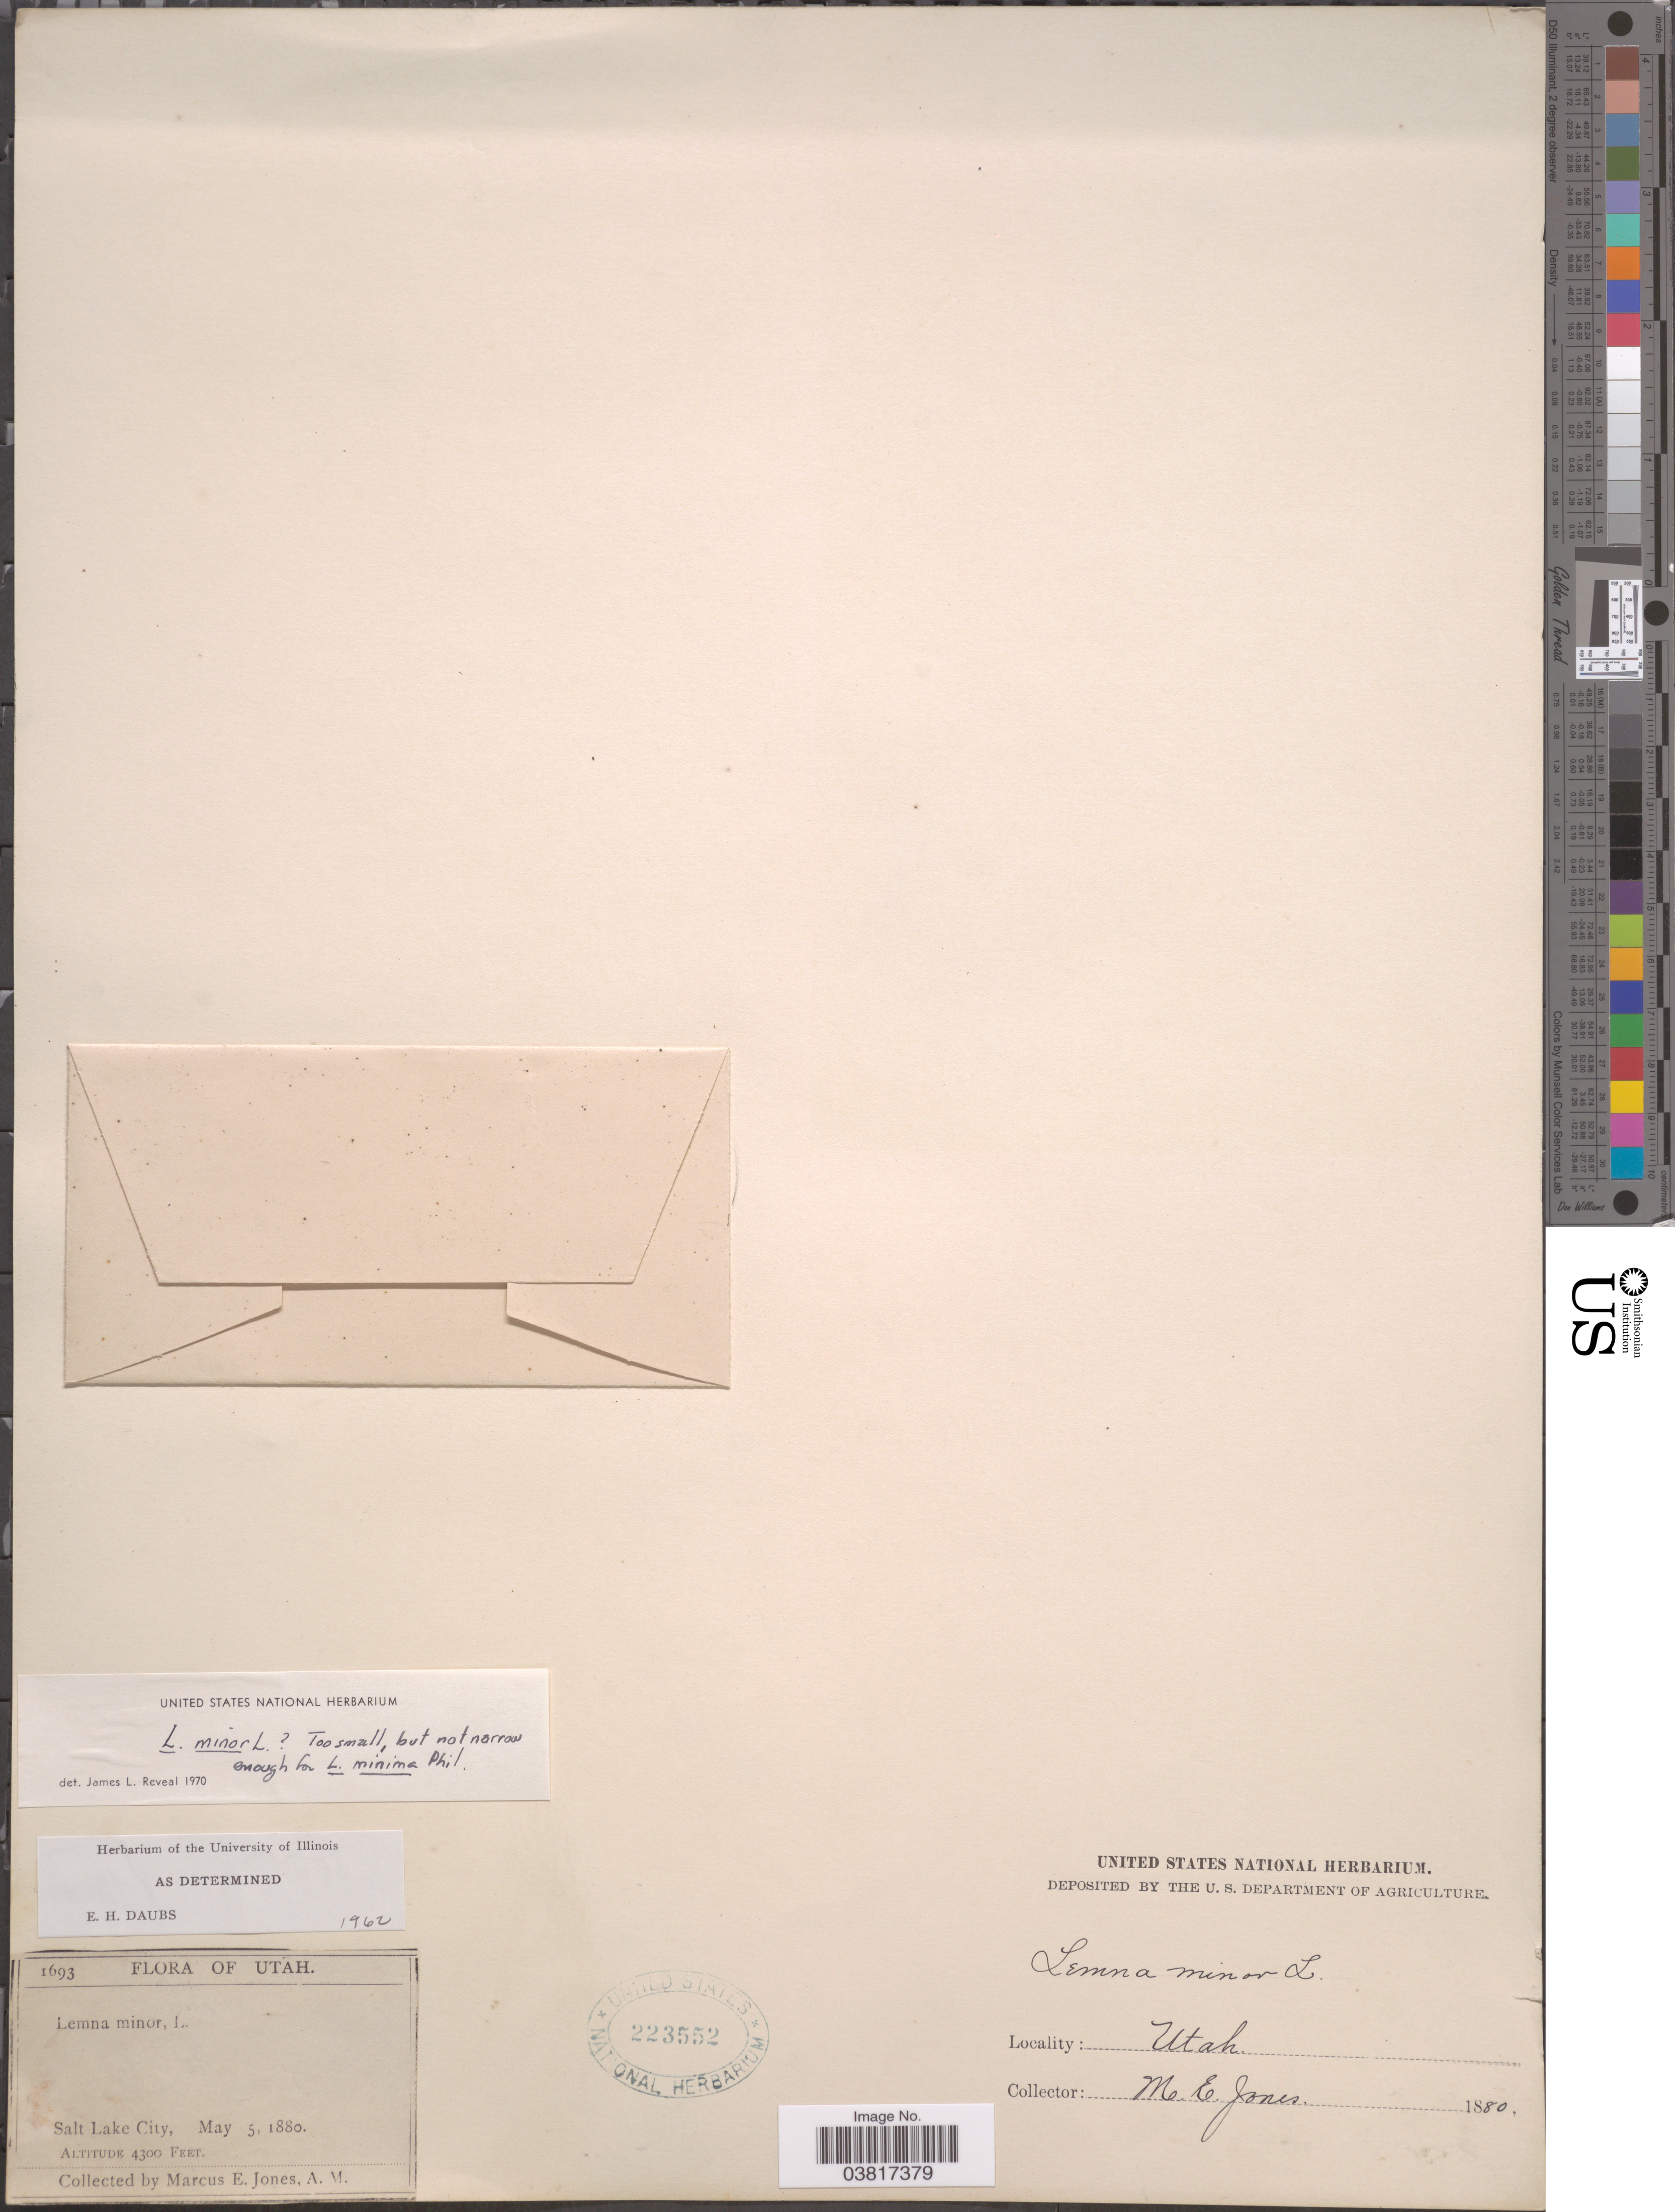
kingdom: Plantae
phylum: Tracheophyta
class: Liliopsida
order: Alismatales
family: Araceae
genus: Lemna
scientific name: Lemna minor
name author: L.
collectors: M. E. Jones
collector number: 1693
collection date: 1880-05-05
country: United States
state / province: Utah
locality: Salt Lake City.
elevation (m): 1311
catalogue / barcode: US 223552